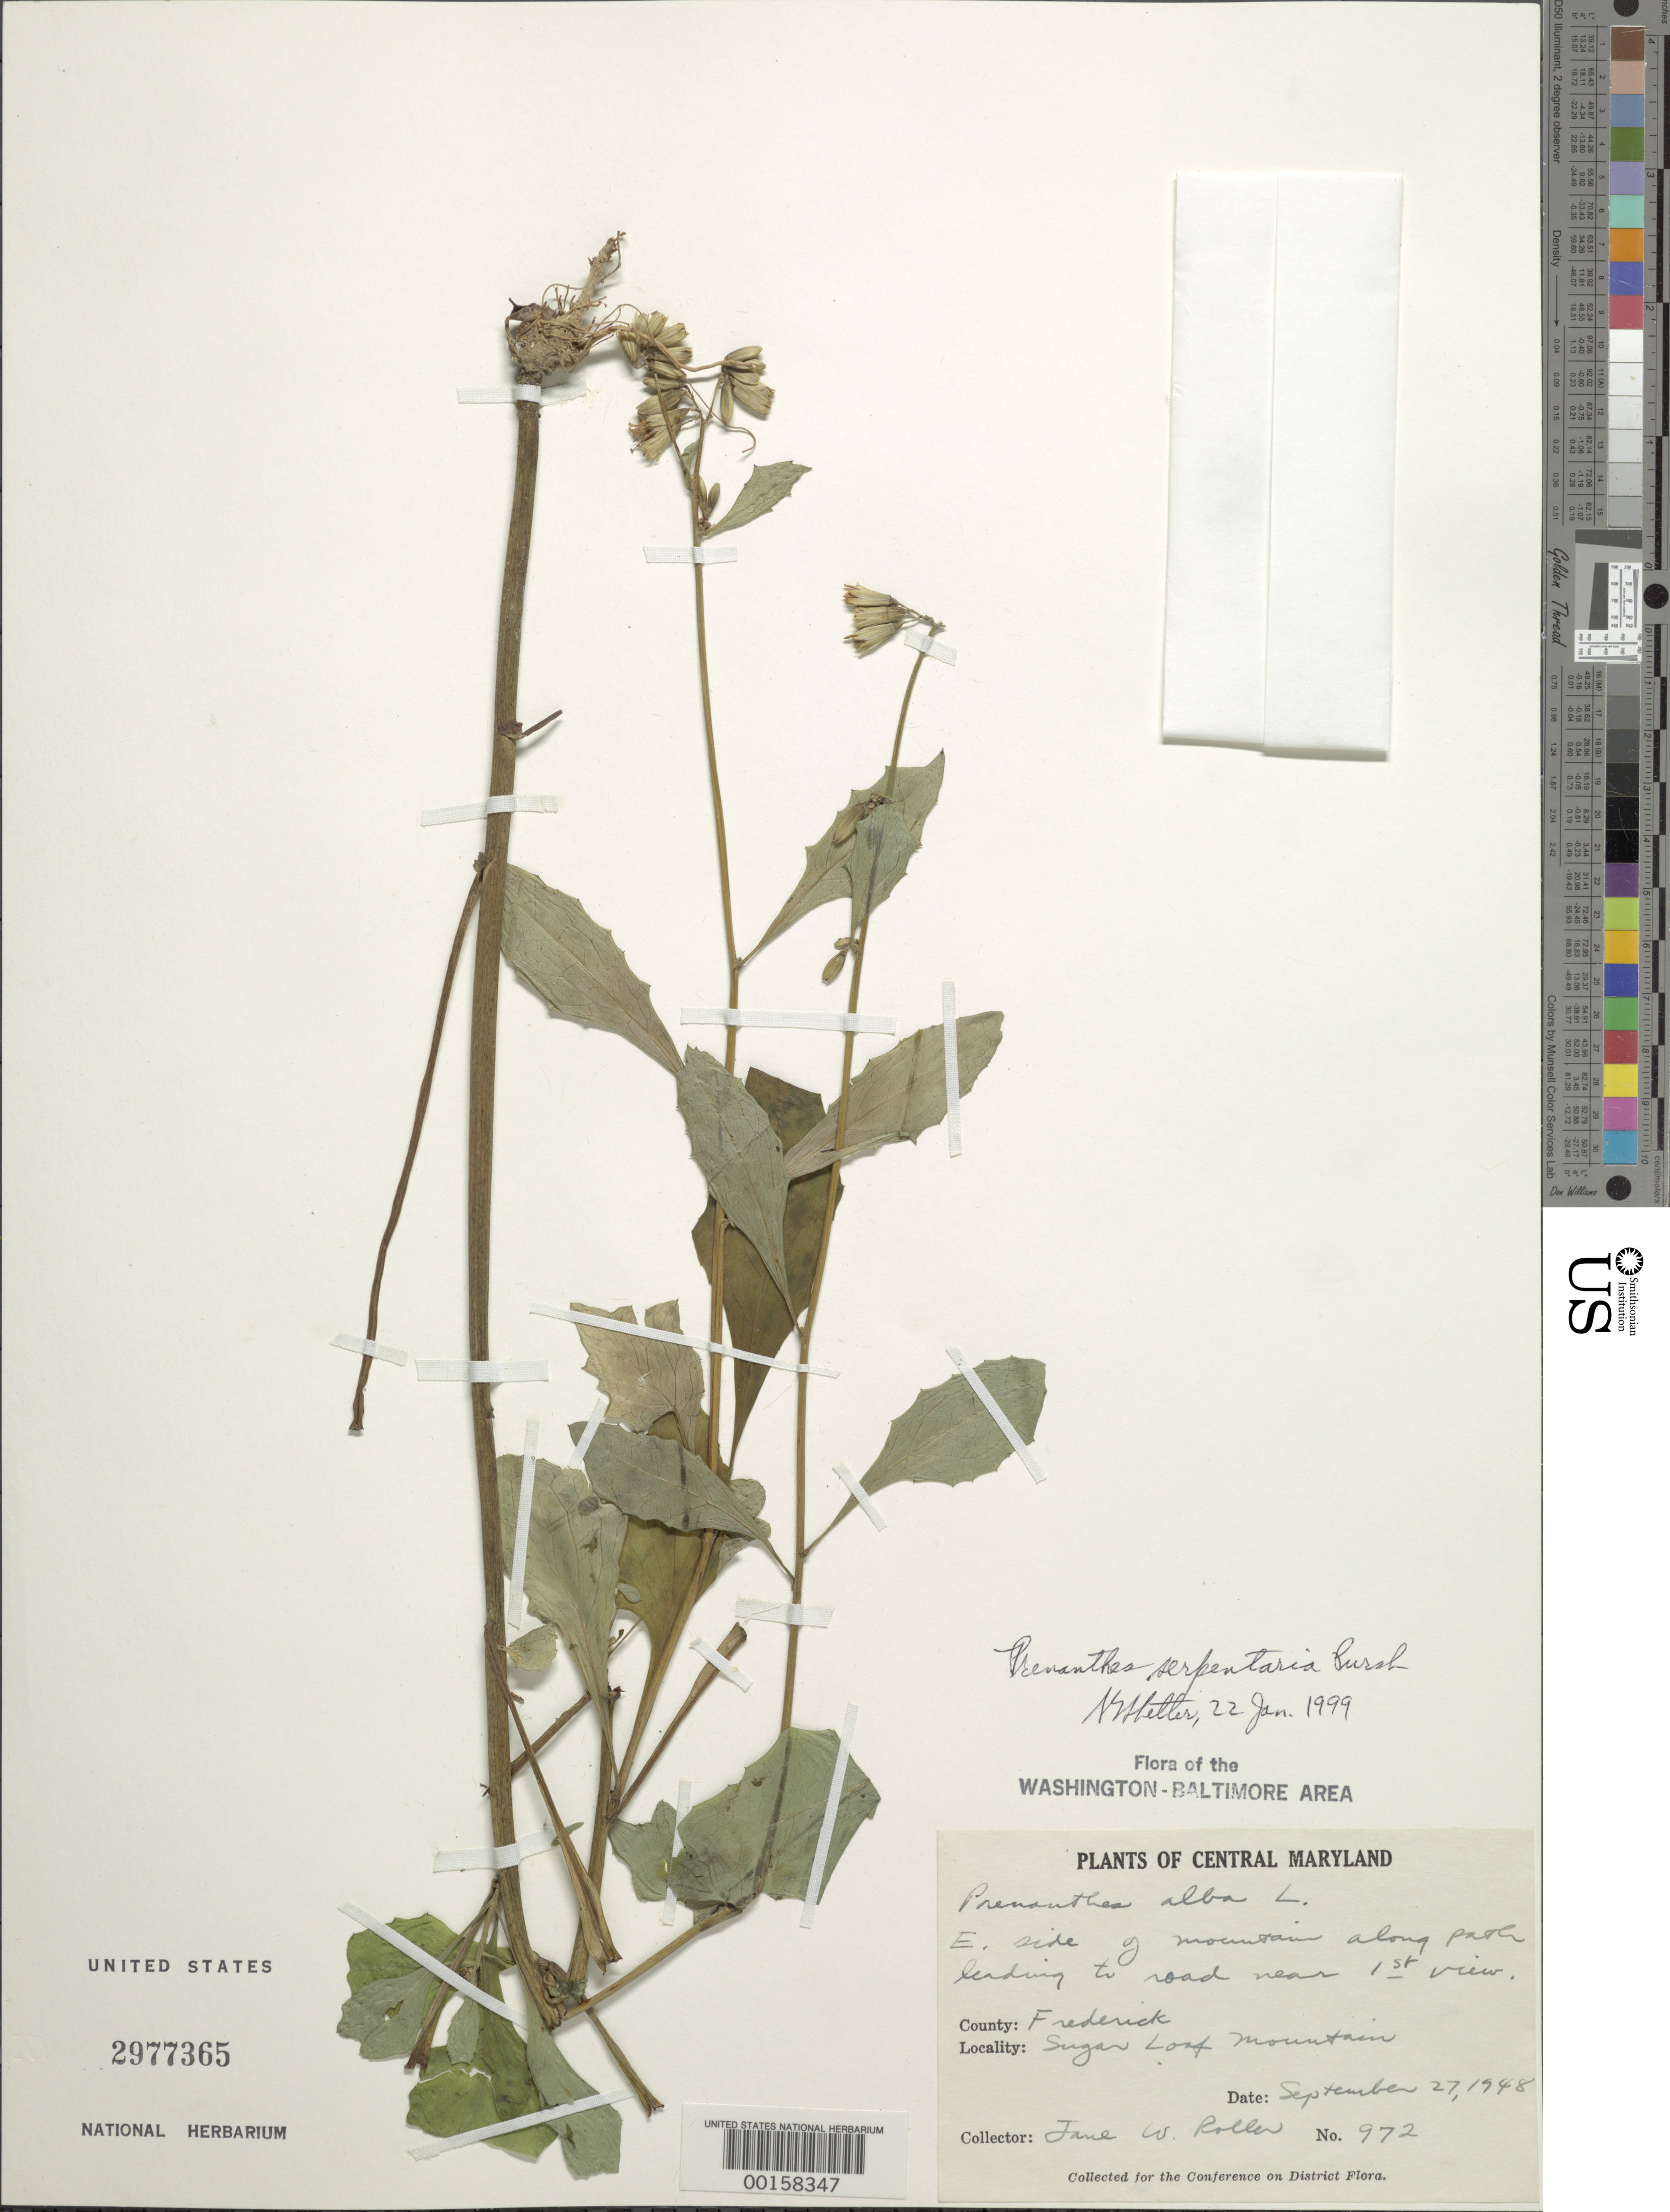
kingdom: Plantae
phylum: Tracheophyta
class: Magnoliopsida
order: Asterales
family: Asteraceae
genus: Nabalus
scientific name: Nabalus serpentarius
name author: (Pursh) Hook.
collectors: J. W. Roller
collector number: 972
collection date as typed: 27 Sep 1948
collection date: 1948-09-27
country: United States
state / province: Maryland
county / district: Frederick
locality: East side of Sugar Loaf Mountain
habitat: Path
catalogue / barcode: US 2977365